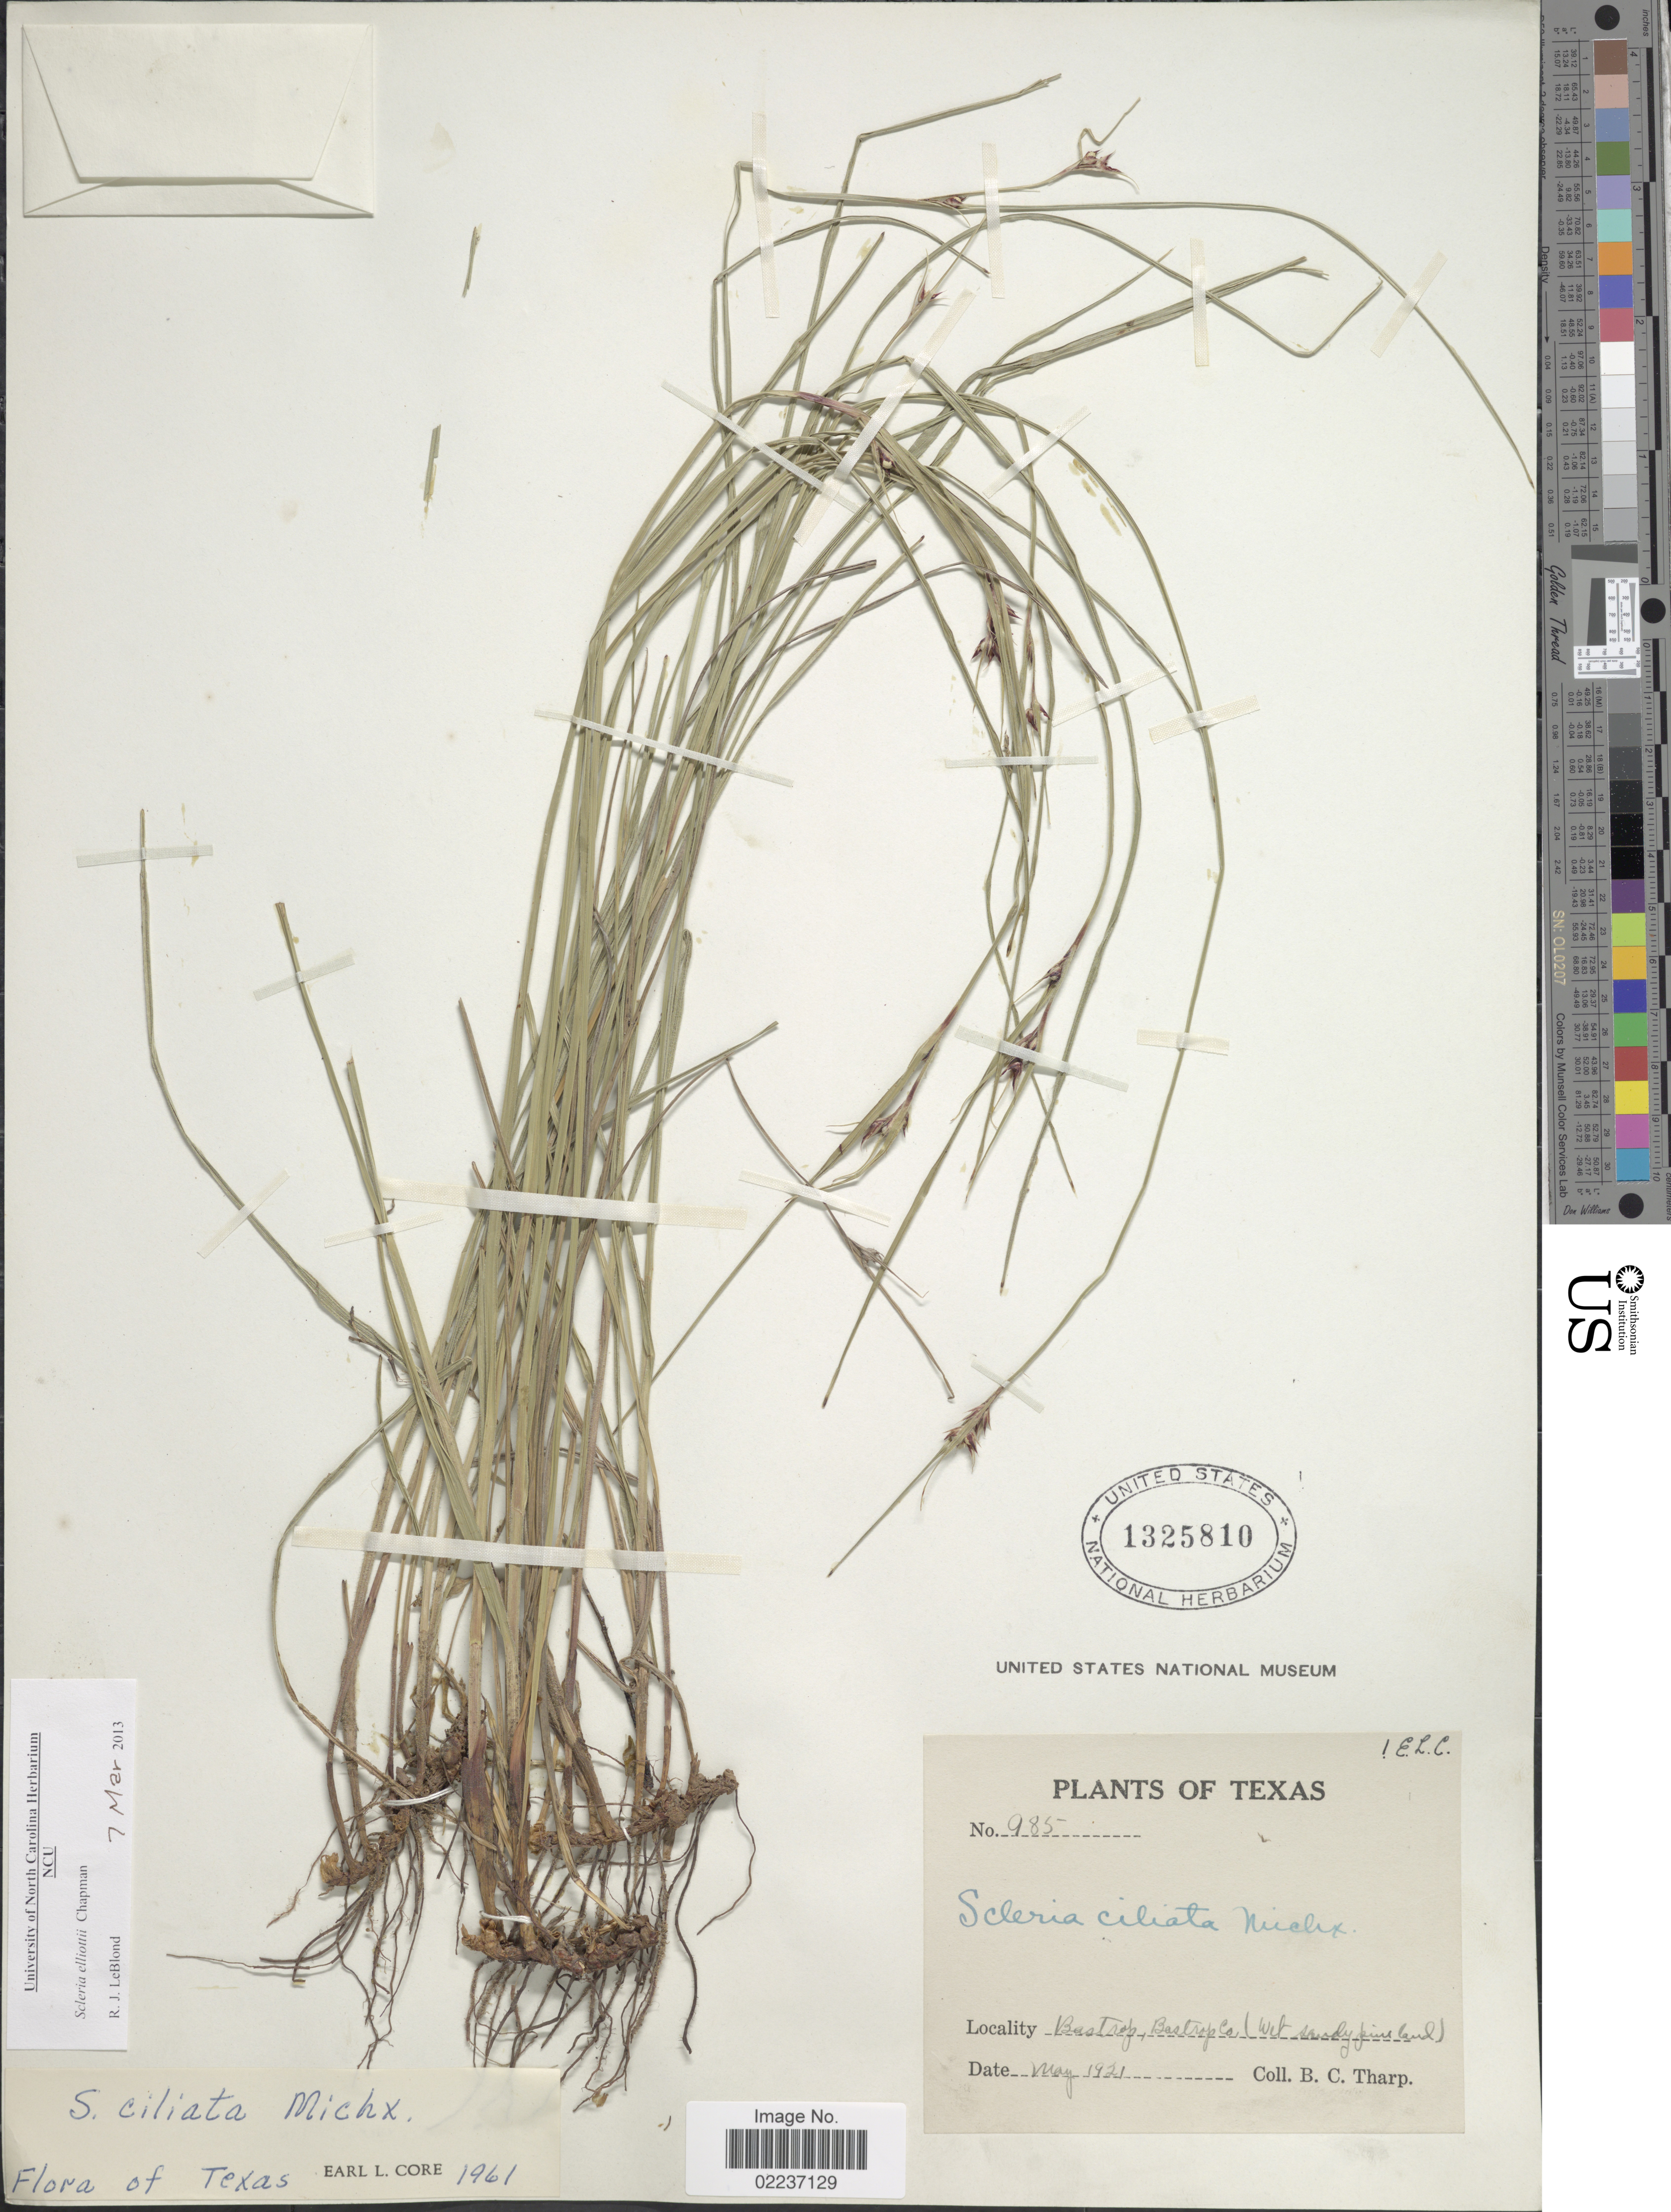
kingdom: Plantae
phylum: Tracheophyta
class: Liliopsida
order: Poales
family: Cyperaceae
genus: Scleria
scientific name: Scleria ciliata var. elliottii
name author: (Chapm.) Fernald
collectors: B. C. Tharp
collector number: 985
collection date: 1921-05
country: United States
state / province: Texas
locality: Bastrop, Bastrop Co. (wet sandy pineland)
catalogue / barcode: US 1325810